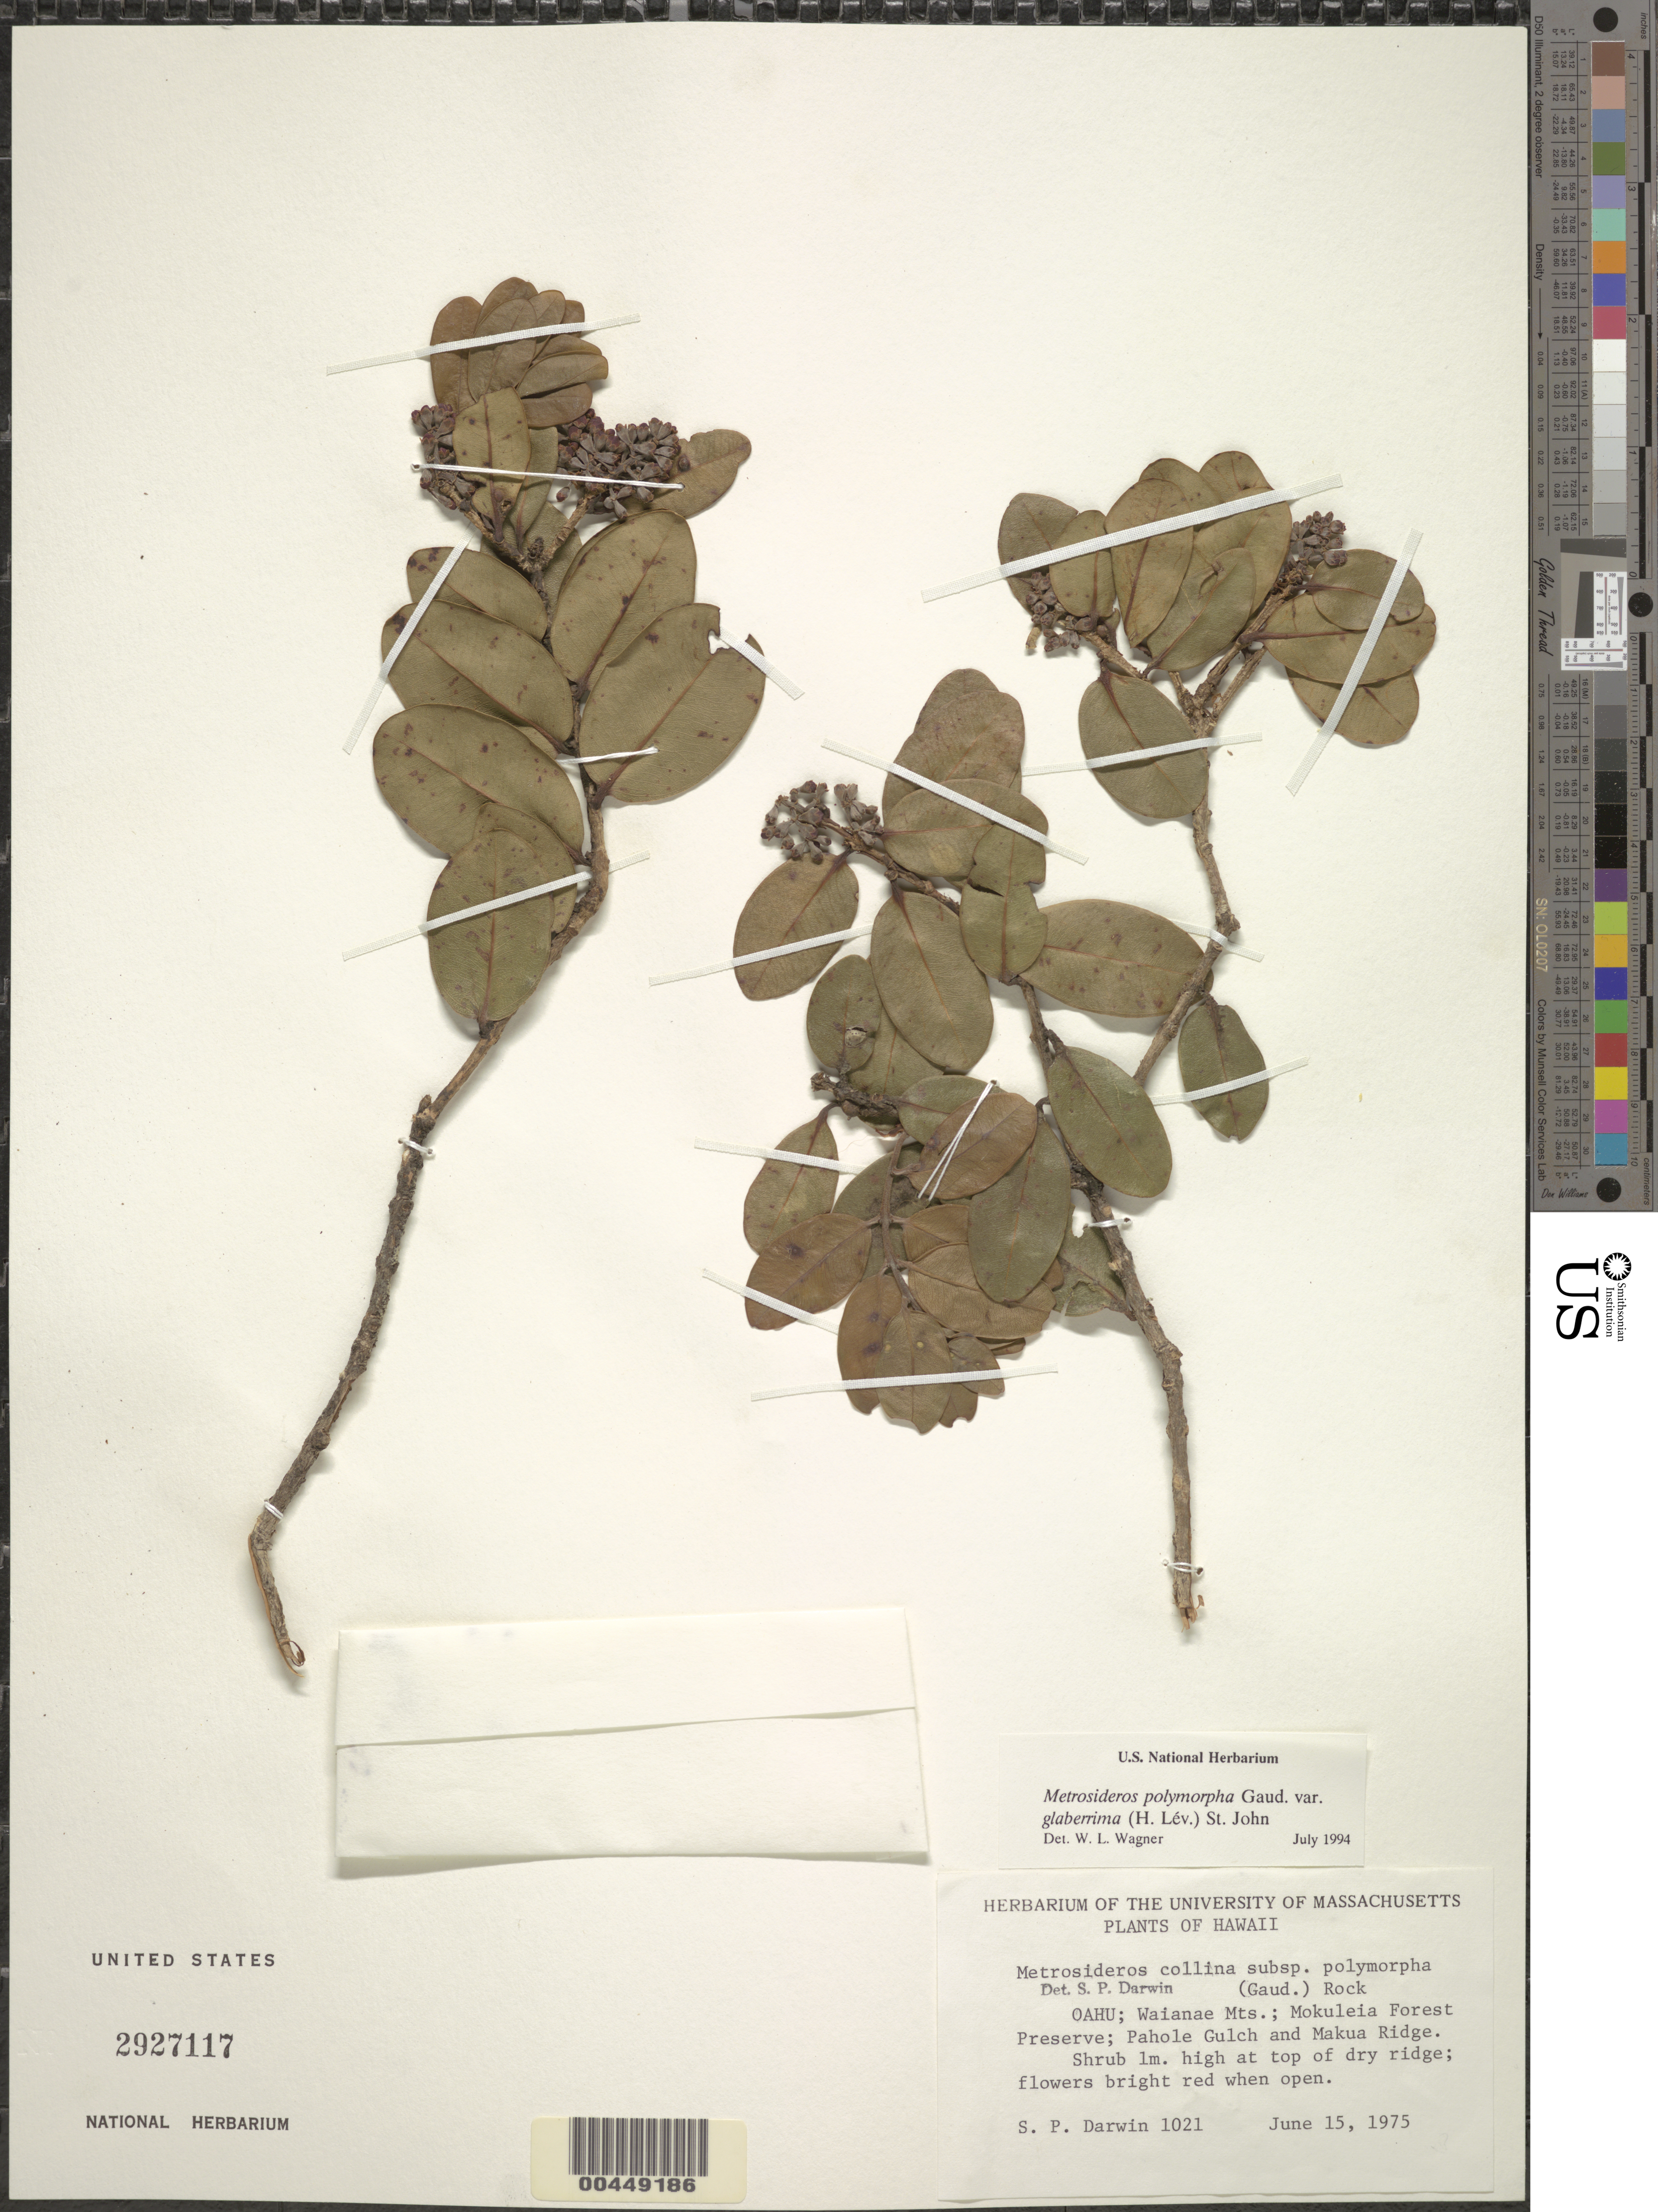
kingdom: Plantae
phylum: Tracheophyta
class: Magnoliopsida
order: Myrtales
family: Myrtaceae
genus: Metrosideros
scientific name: Metrosideros polymorpha var. glaberrima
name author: (H. Lév.) H. St. John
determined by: Wagner, W. L., (BOT), Smithsonian Institution - National Museum of Natural History (UNITED STATES)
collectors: S. P. Darwin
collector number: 1021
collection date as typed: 15 Jun 1975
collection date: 1975-06-15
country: United States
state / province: Hawaii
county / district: Honolulu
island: Oahu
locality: Waianae Mountains, Mokuleia Forest Preserve, Pahole Gulch and Makua Ridge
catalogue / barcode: US 2927117